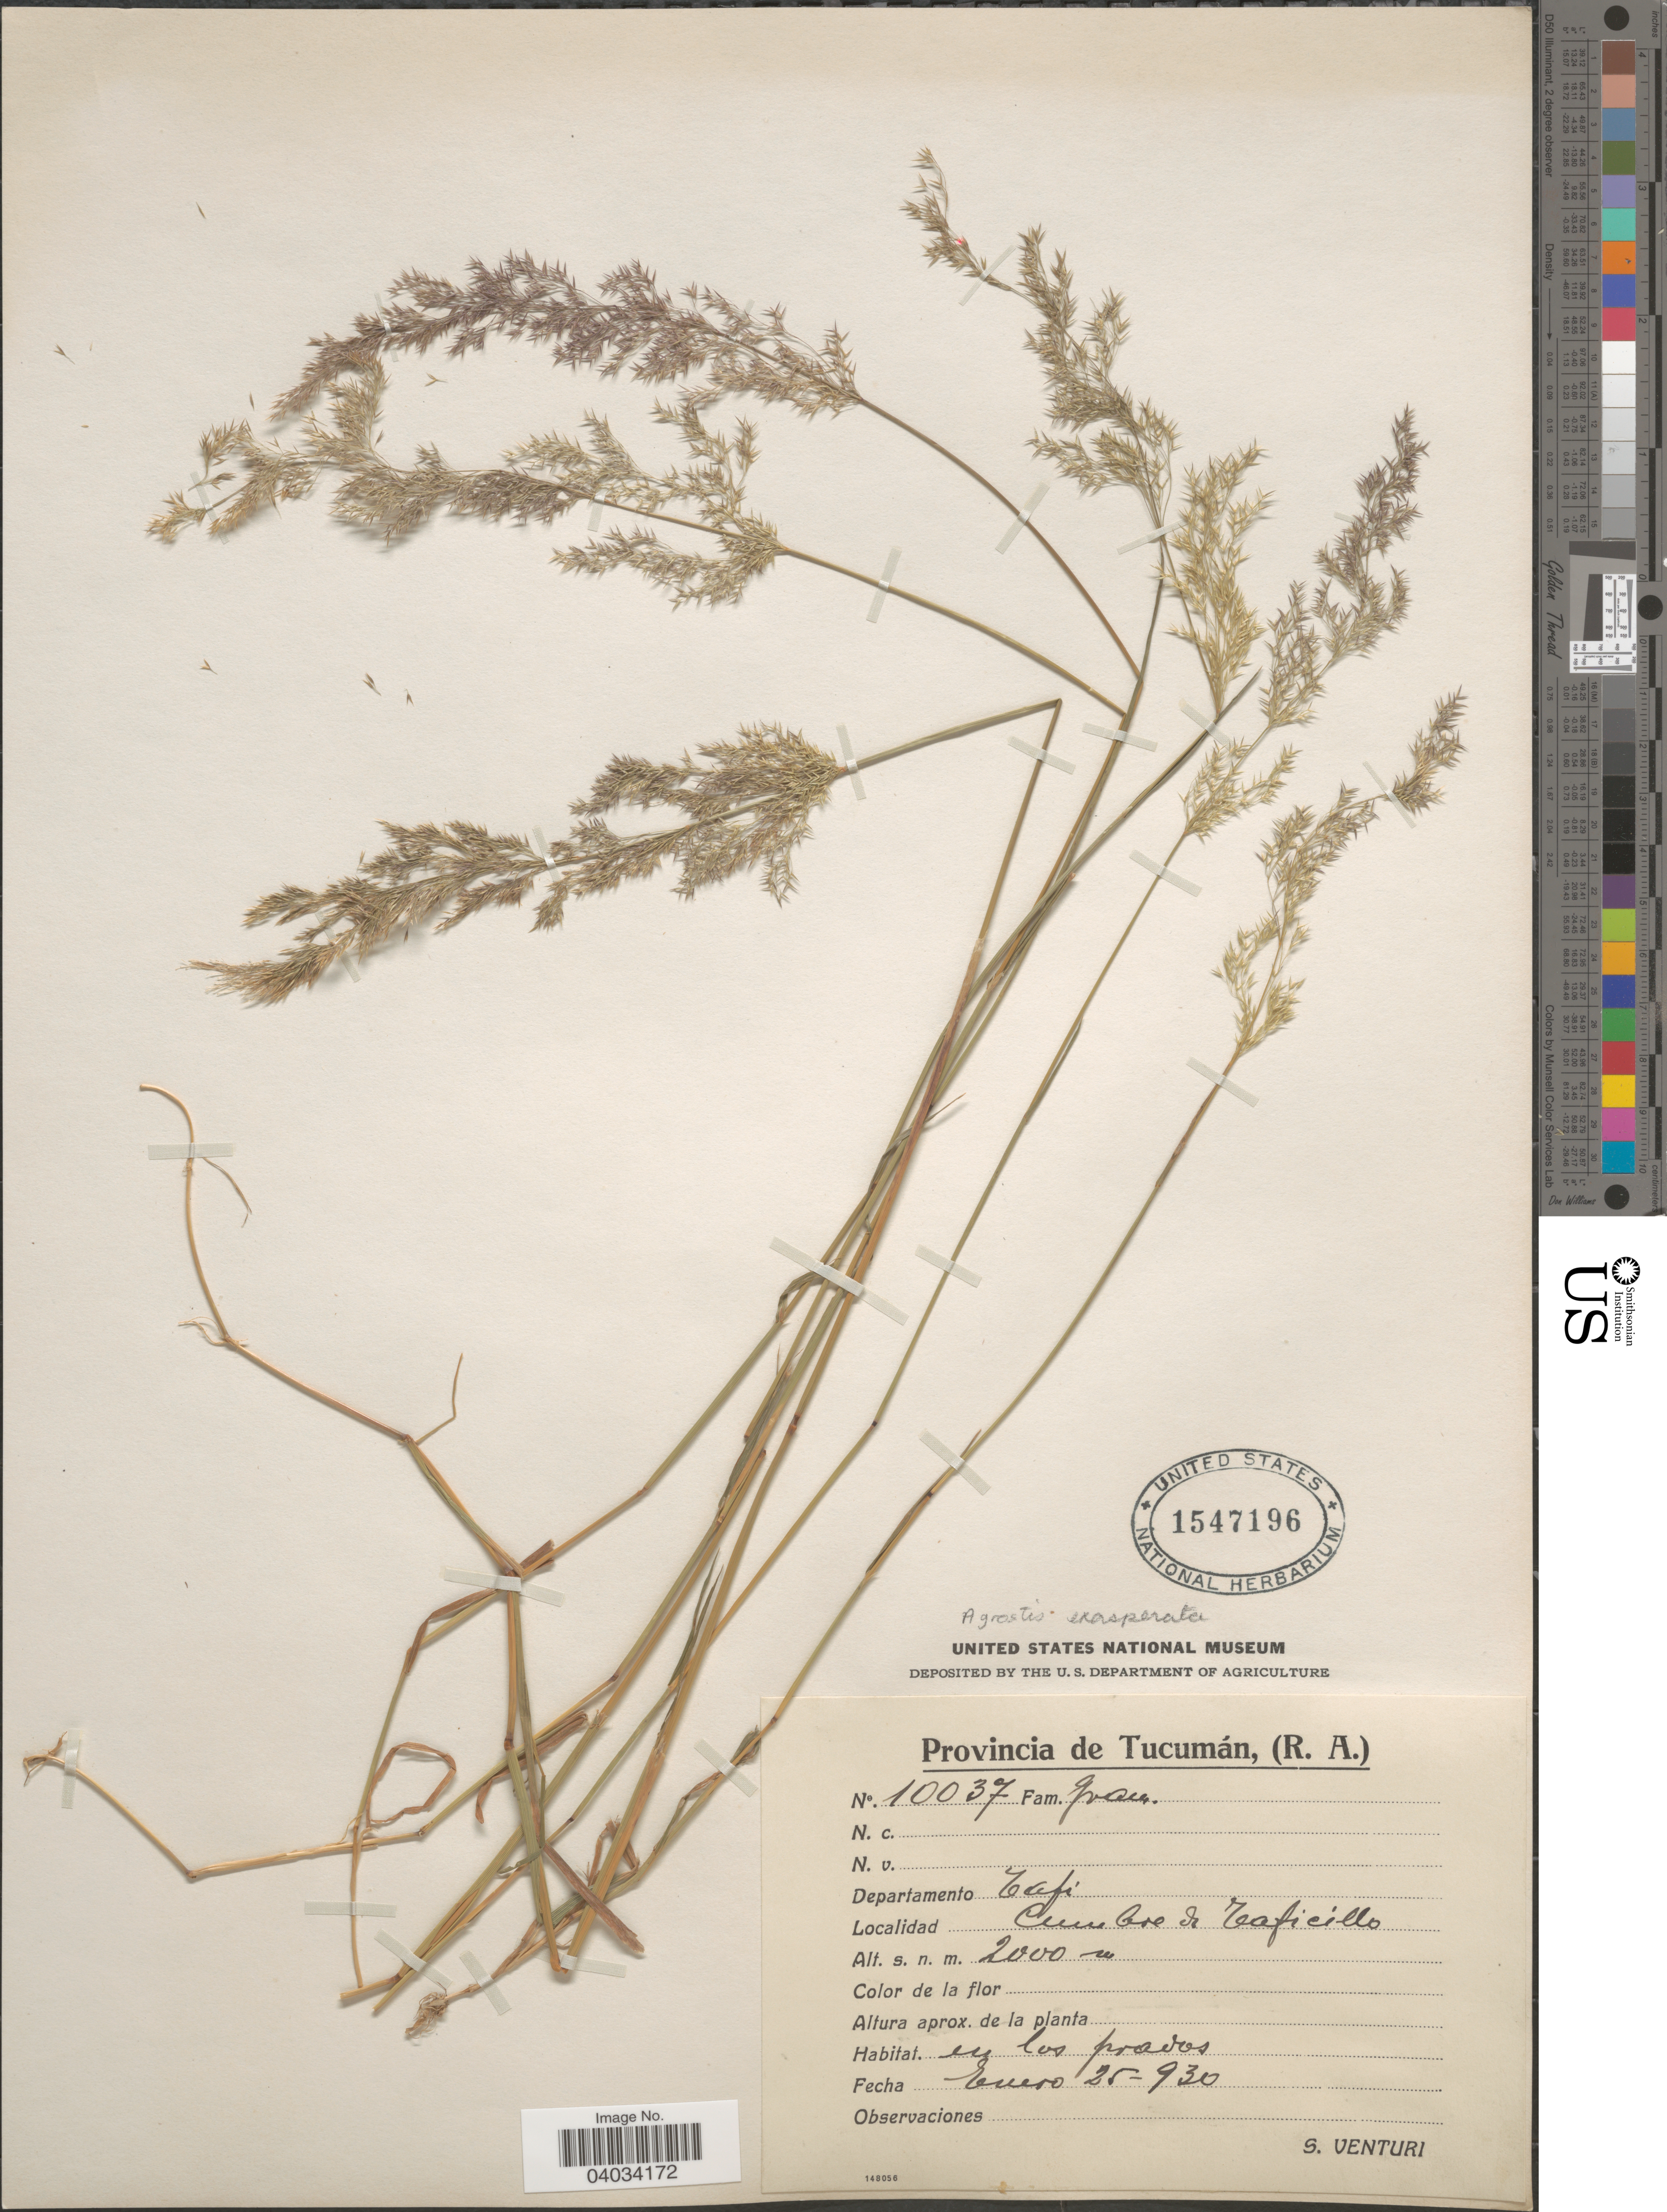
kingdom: Plantae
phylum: Tracheophyta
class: Liliopsida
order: Poales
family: Poaceae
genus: Polypogon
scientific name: Polypogon exasperatus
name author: (Trin.) Renvoize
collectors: S. Venturi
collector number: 10037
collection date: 1930-01-25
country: Argentina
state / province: Tucuman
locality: Departamento Tafí. Cumbre de Taficillo.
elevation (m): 2000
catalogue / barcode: US 1547196